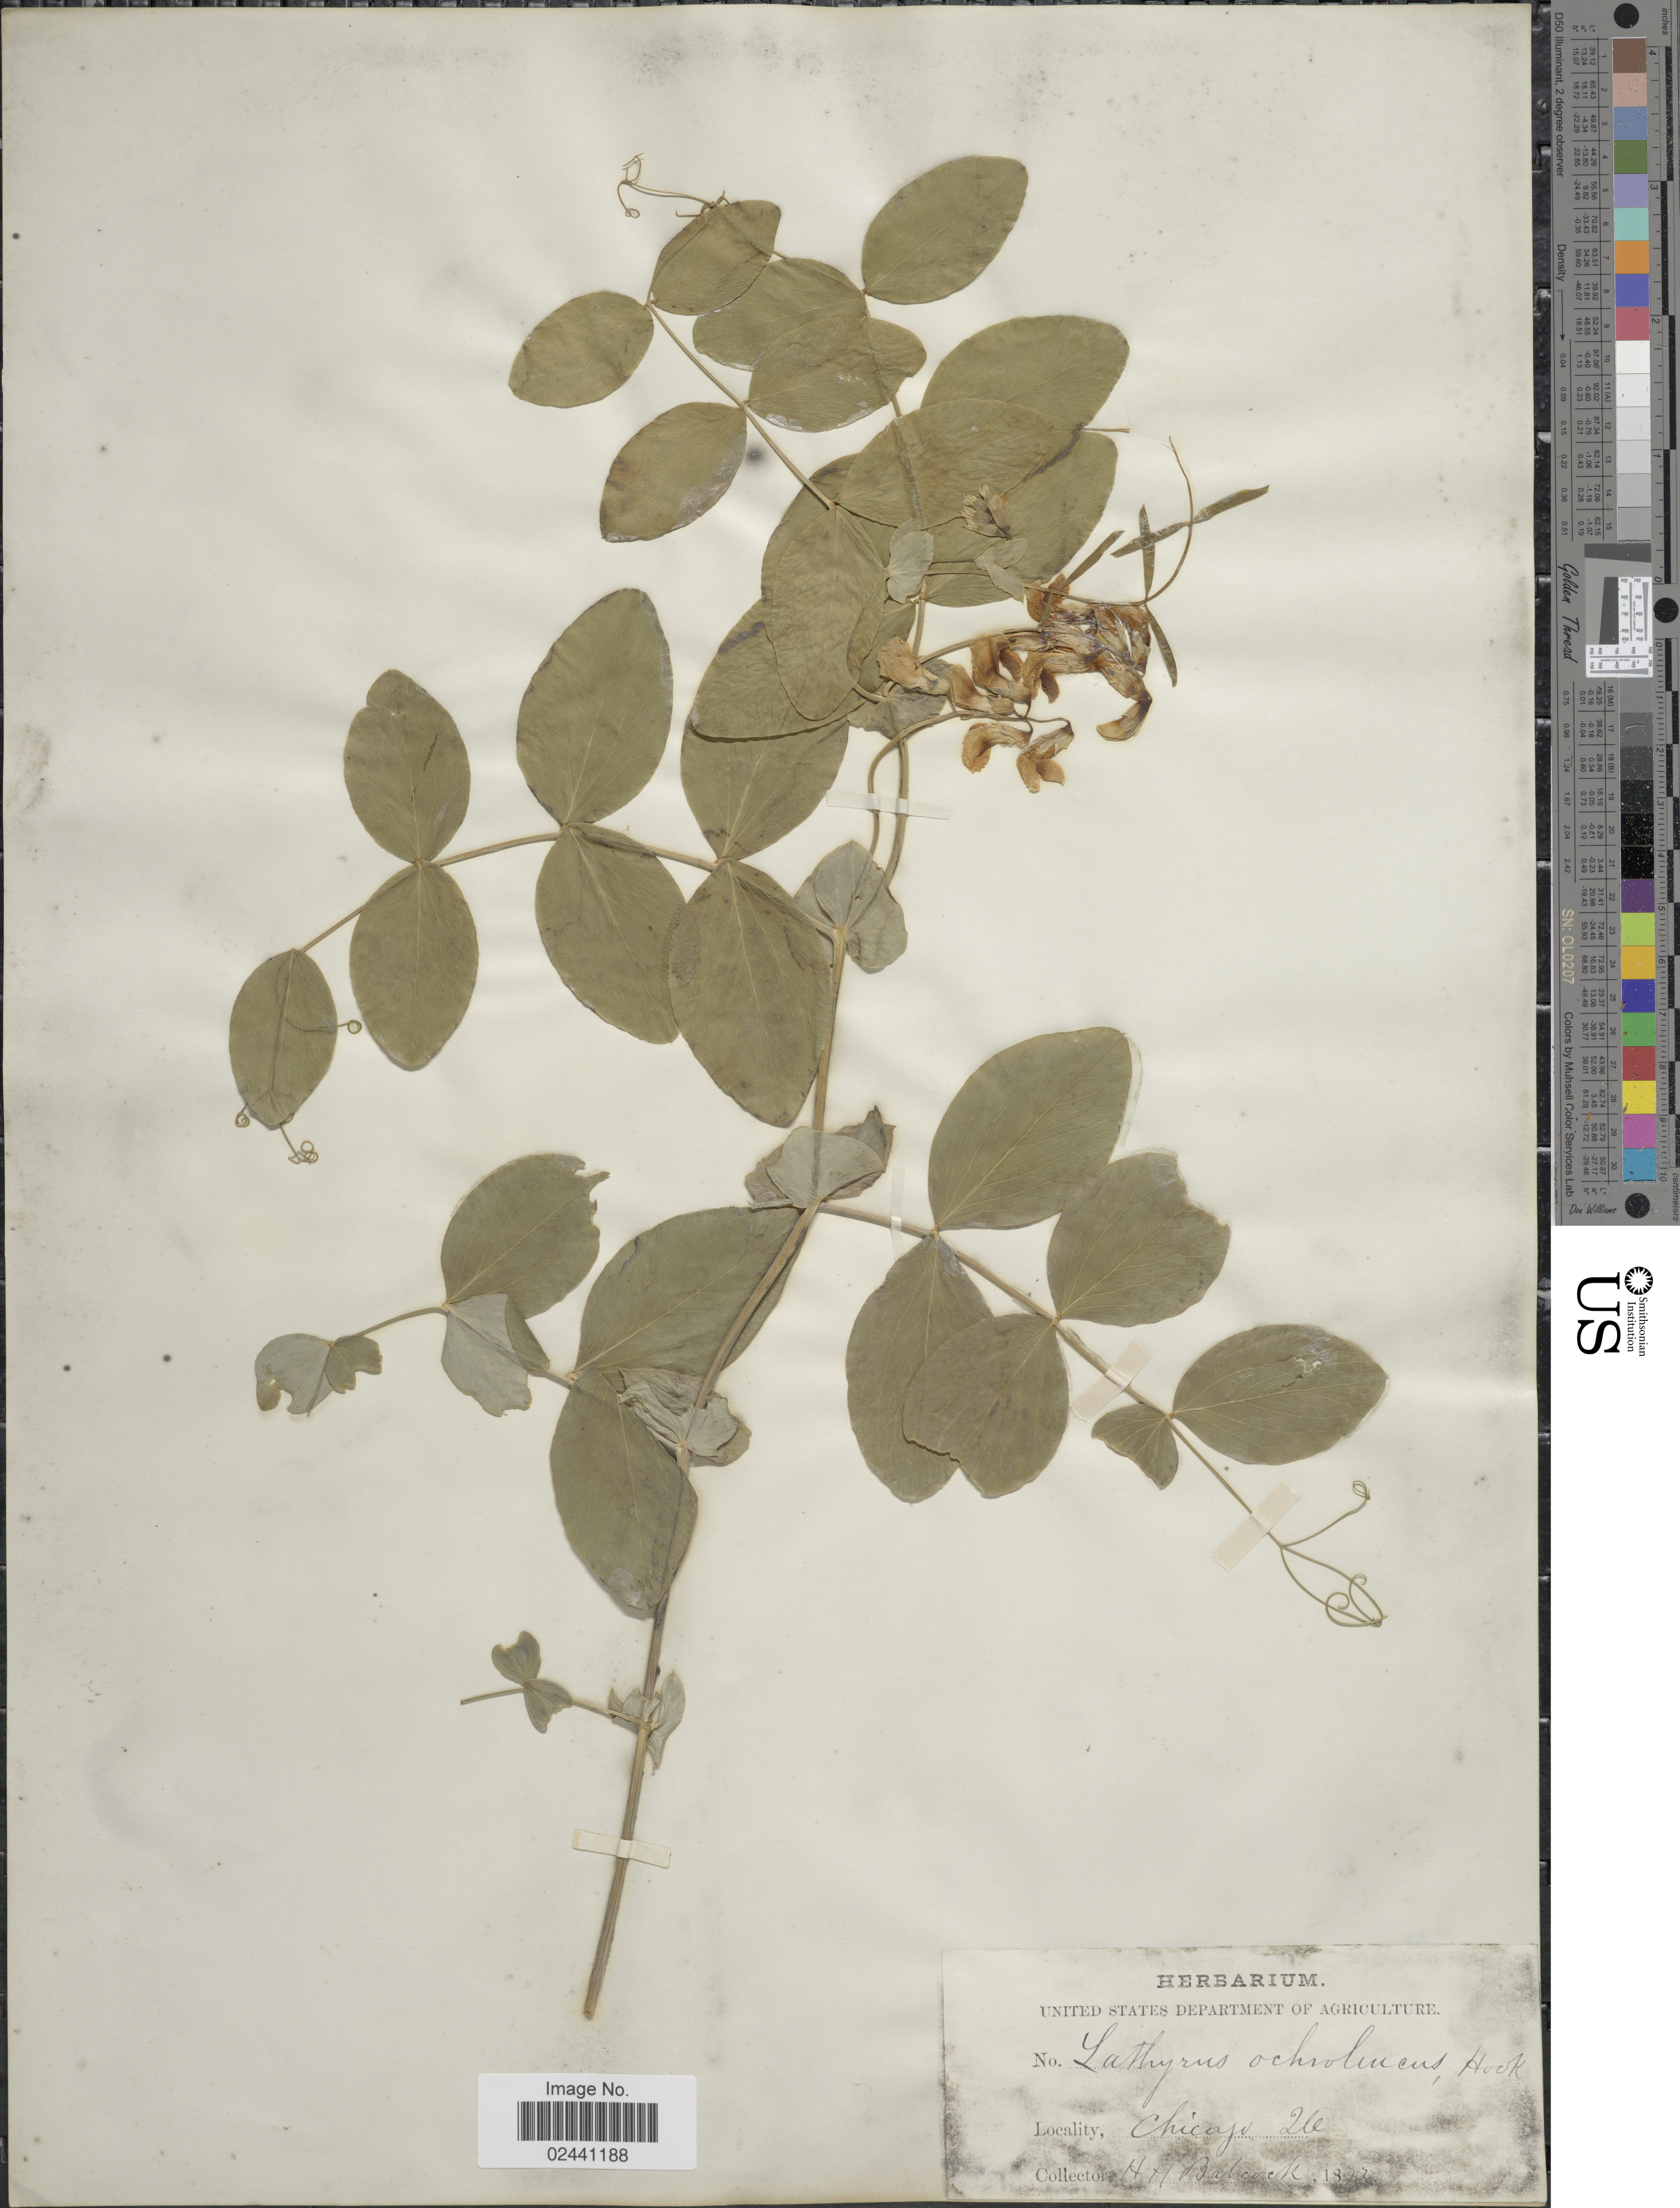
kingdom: Plantae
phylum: Tracheophyta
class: Magnoliopsida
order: Fabales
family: Fabaceae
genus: Lathyrus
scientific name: Lathyrus ochroleucus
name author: Hook.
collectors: H. Babcock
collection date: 1872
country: United States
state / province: Illinois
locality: Chicago, Ill.